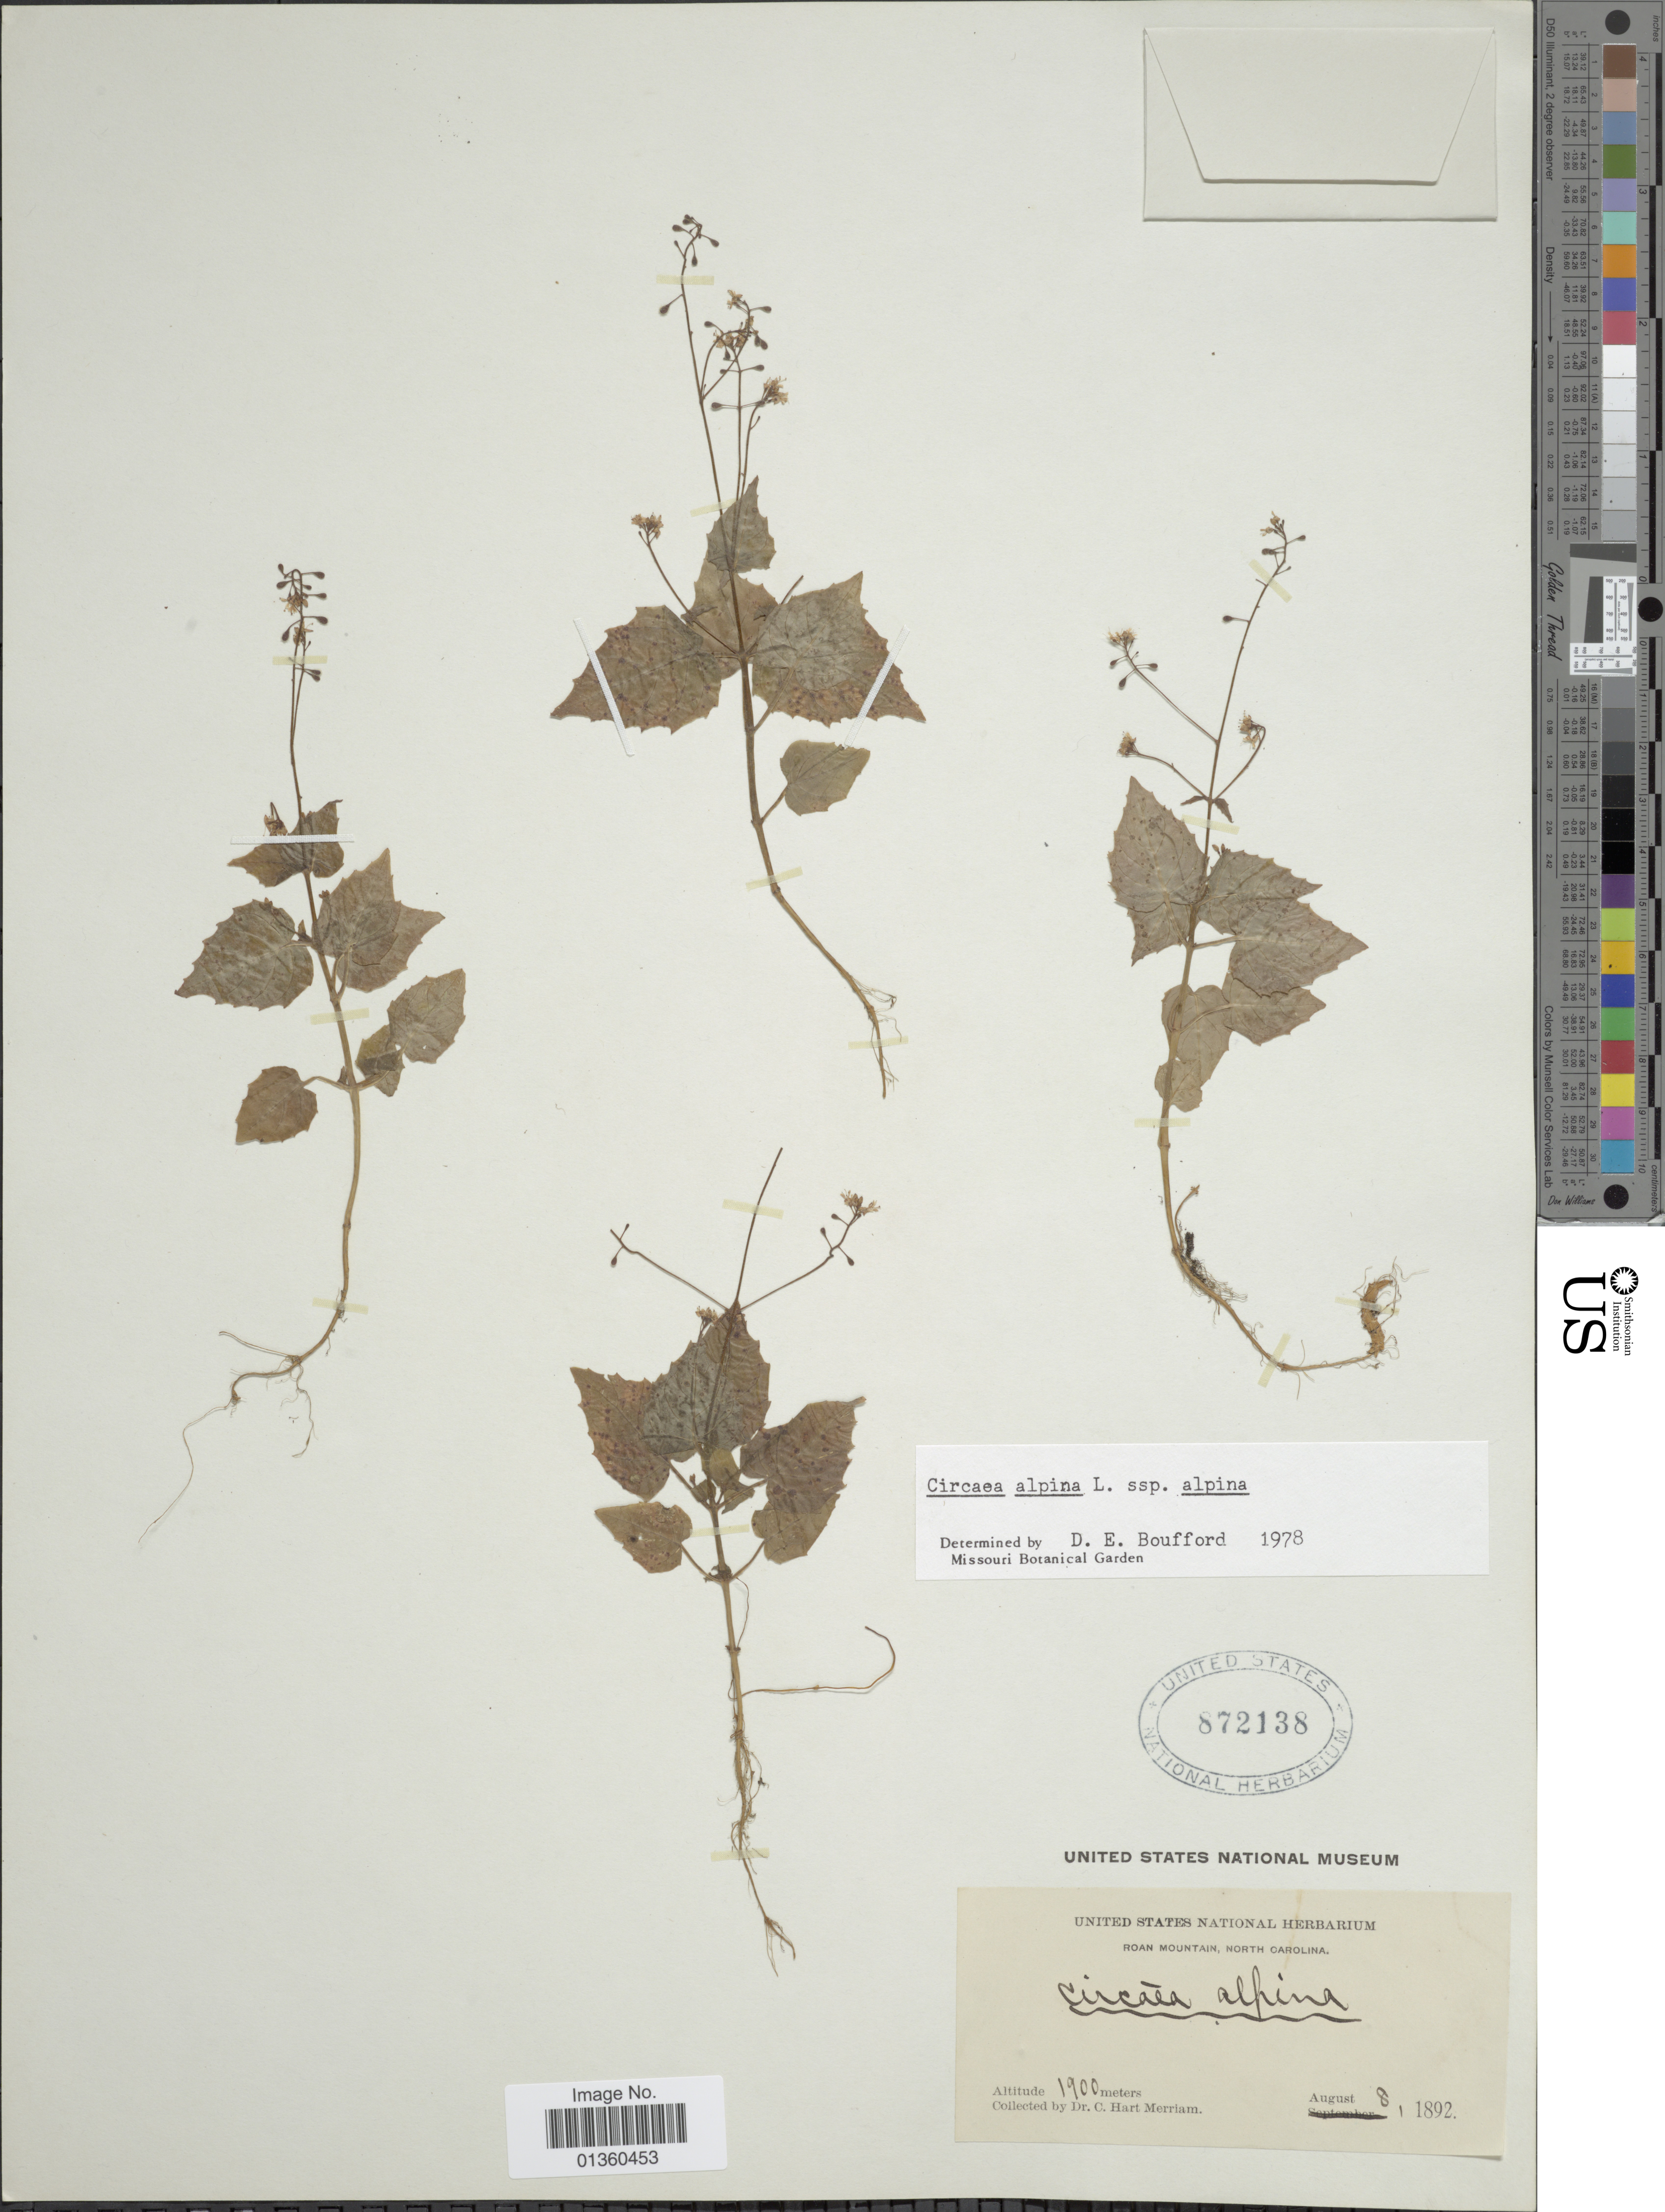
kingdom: Plantae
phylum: Tracheophyta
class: Magnoliopsida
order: Myrtales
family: Onagraceae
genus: Circaea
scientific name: Circaea alpina subsp. alpina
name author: L.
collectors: C. Merriam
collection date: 1892-08-08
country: United States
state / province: North Carolina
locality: Roan Mountain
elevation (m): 1900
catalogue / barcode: US 872138